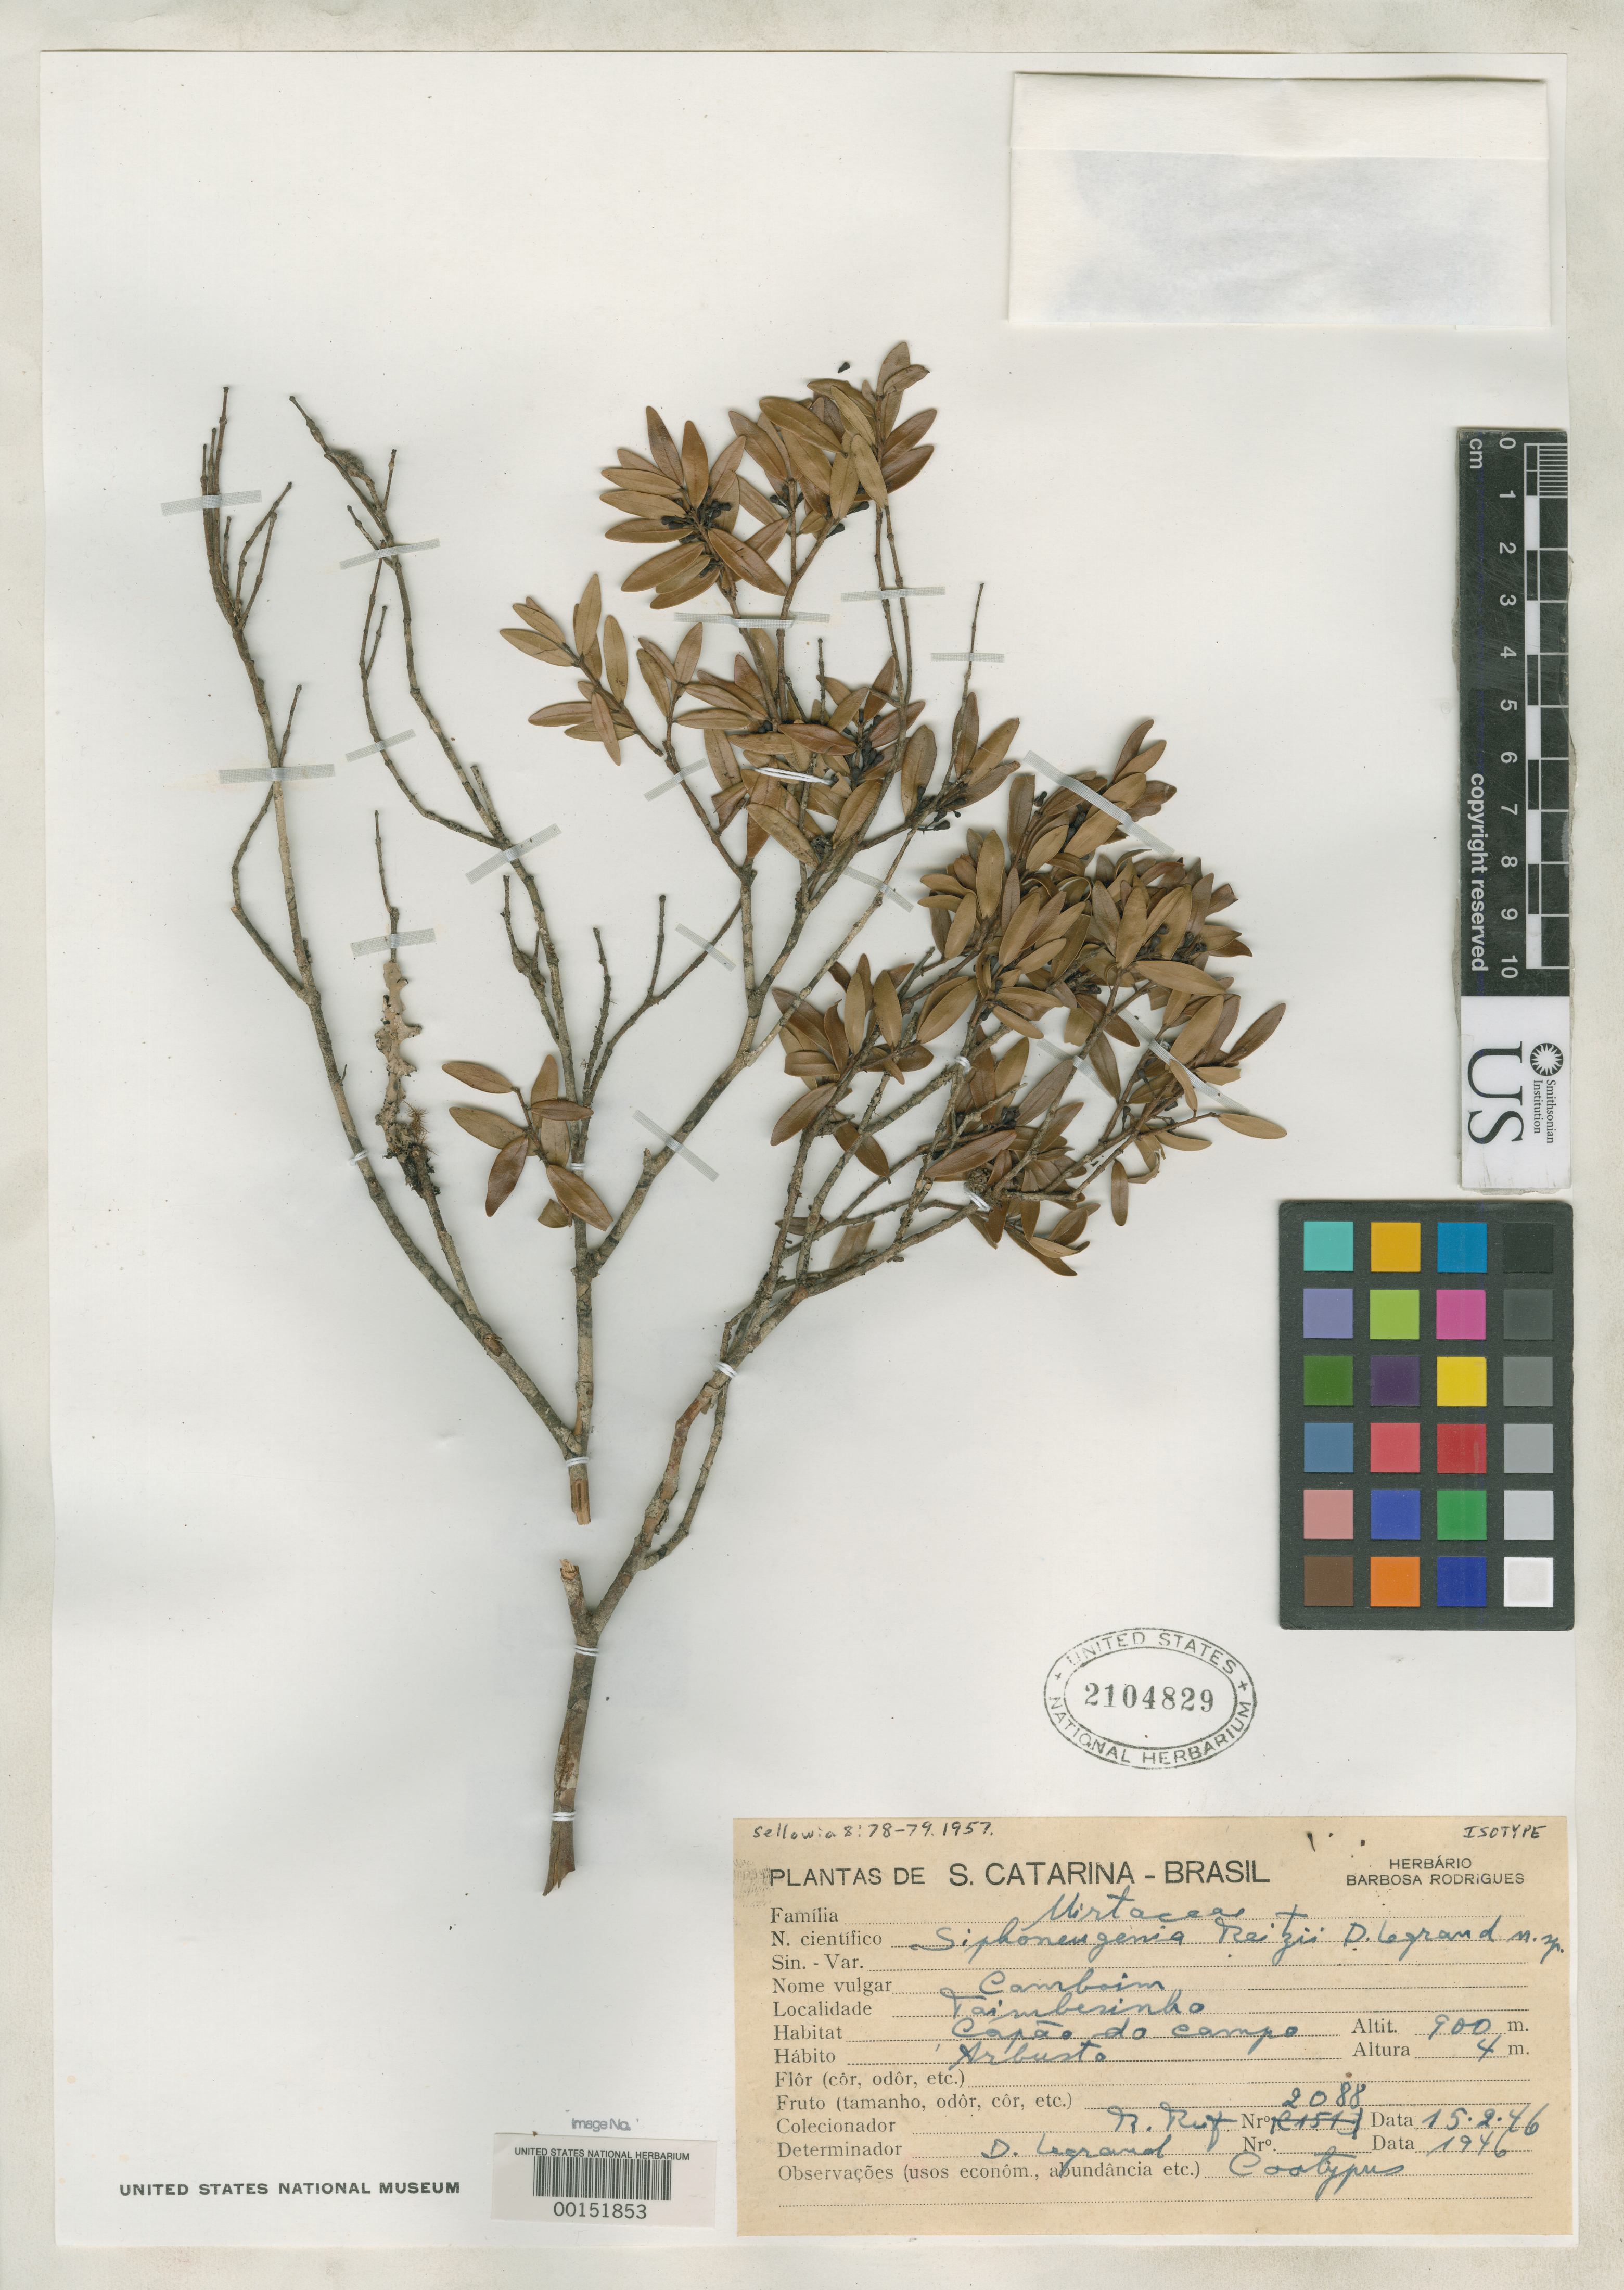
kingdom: Plantae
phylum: Tracheophyta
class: Magnoliopsida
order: Myrtales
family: Myrtaceae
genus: Siphoneugena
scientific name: Siphoneugena reitzii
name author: D. Legrand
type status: Isotype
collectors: R. Reitz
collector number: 2088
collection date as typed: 15 Feb 1946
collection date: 1946-02-15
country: Brazil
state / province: Santa Catarina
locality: Taimberinho.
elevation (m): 900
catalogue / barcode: US 2104829